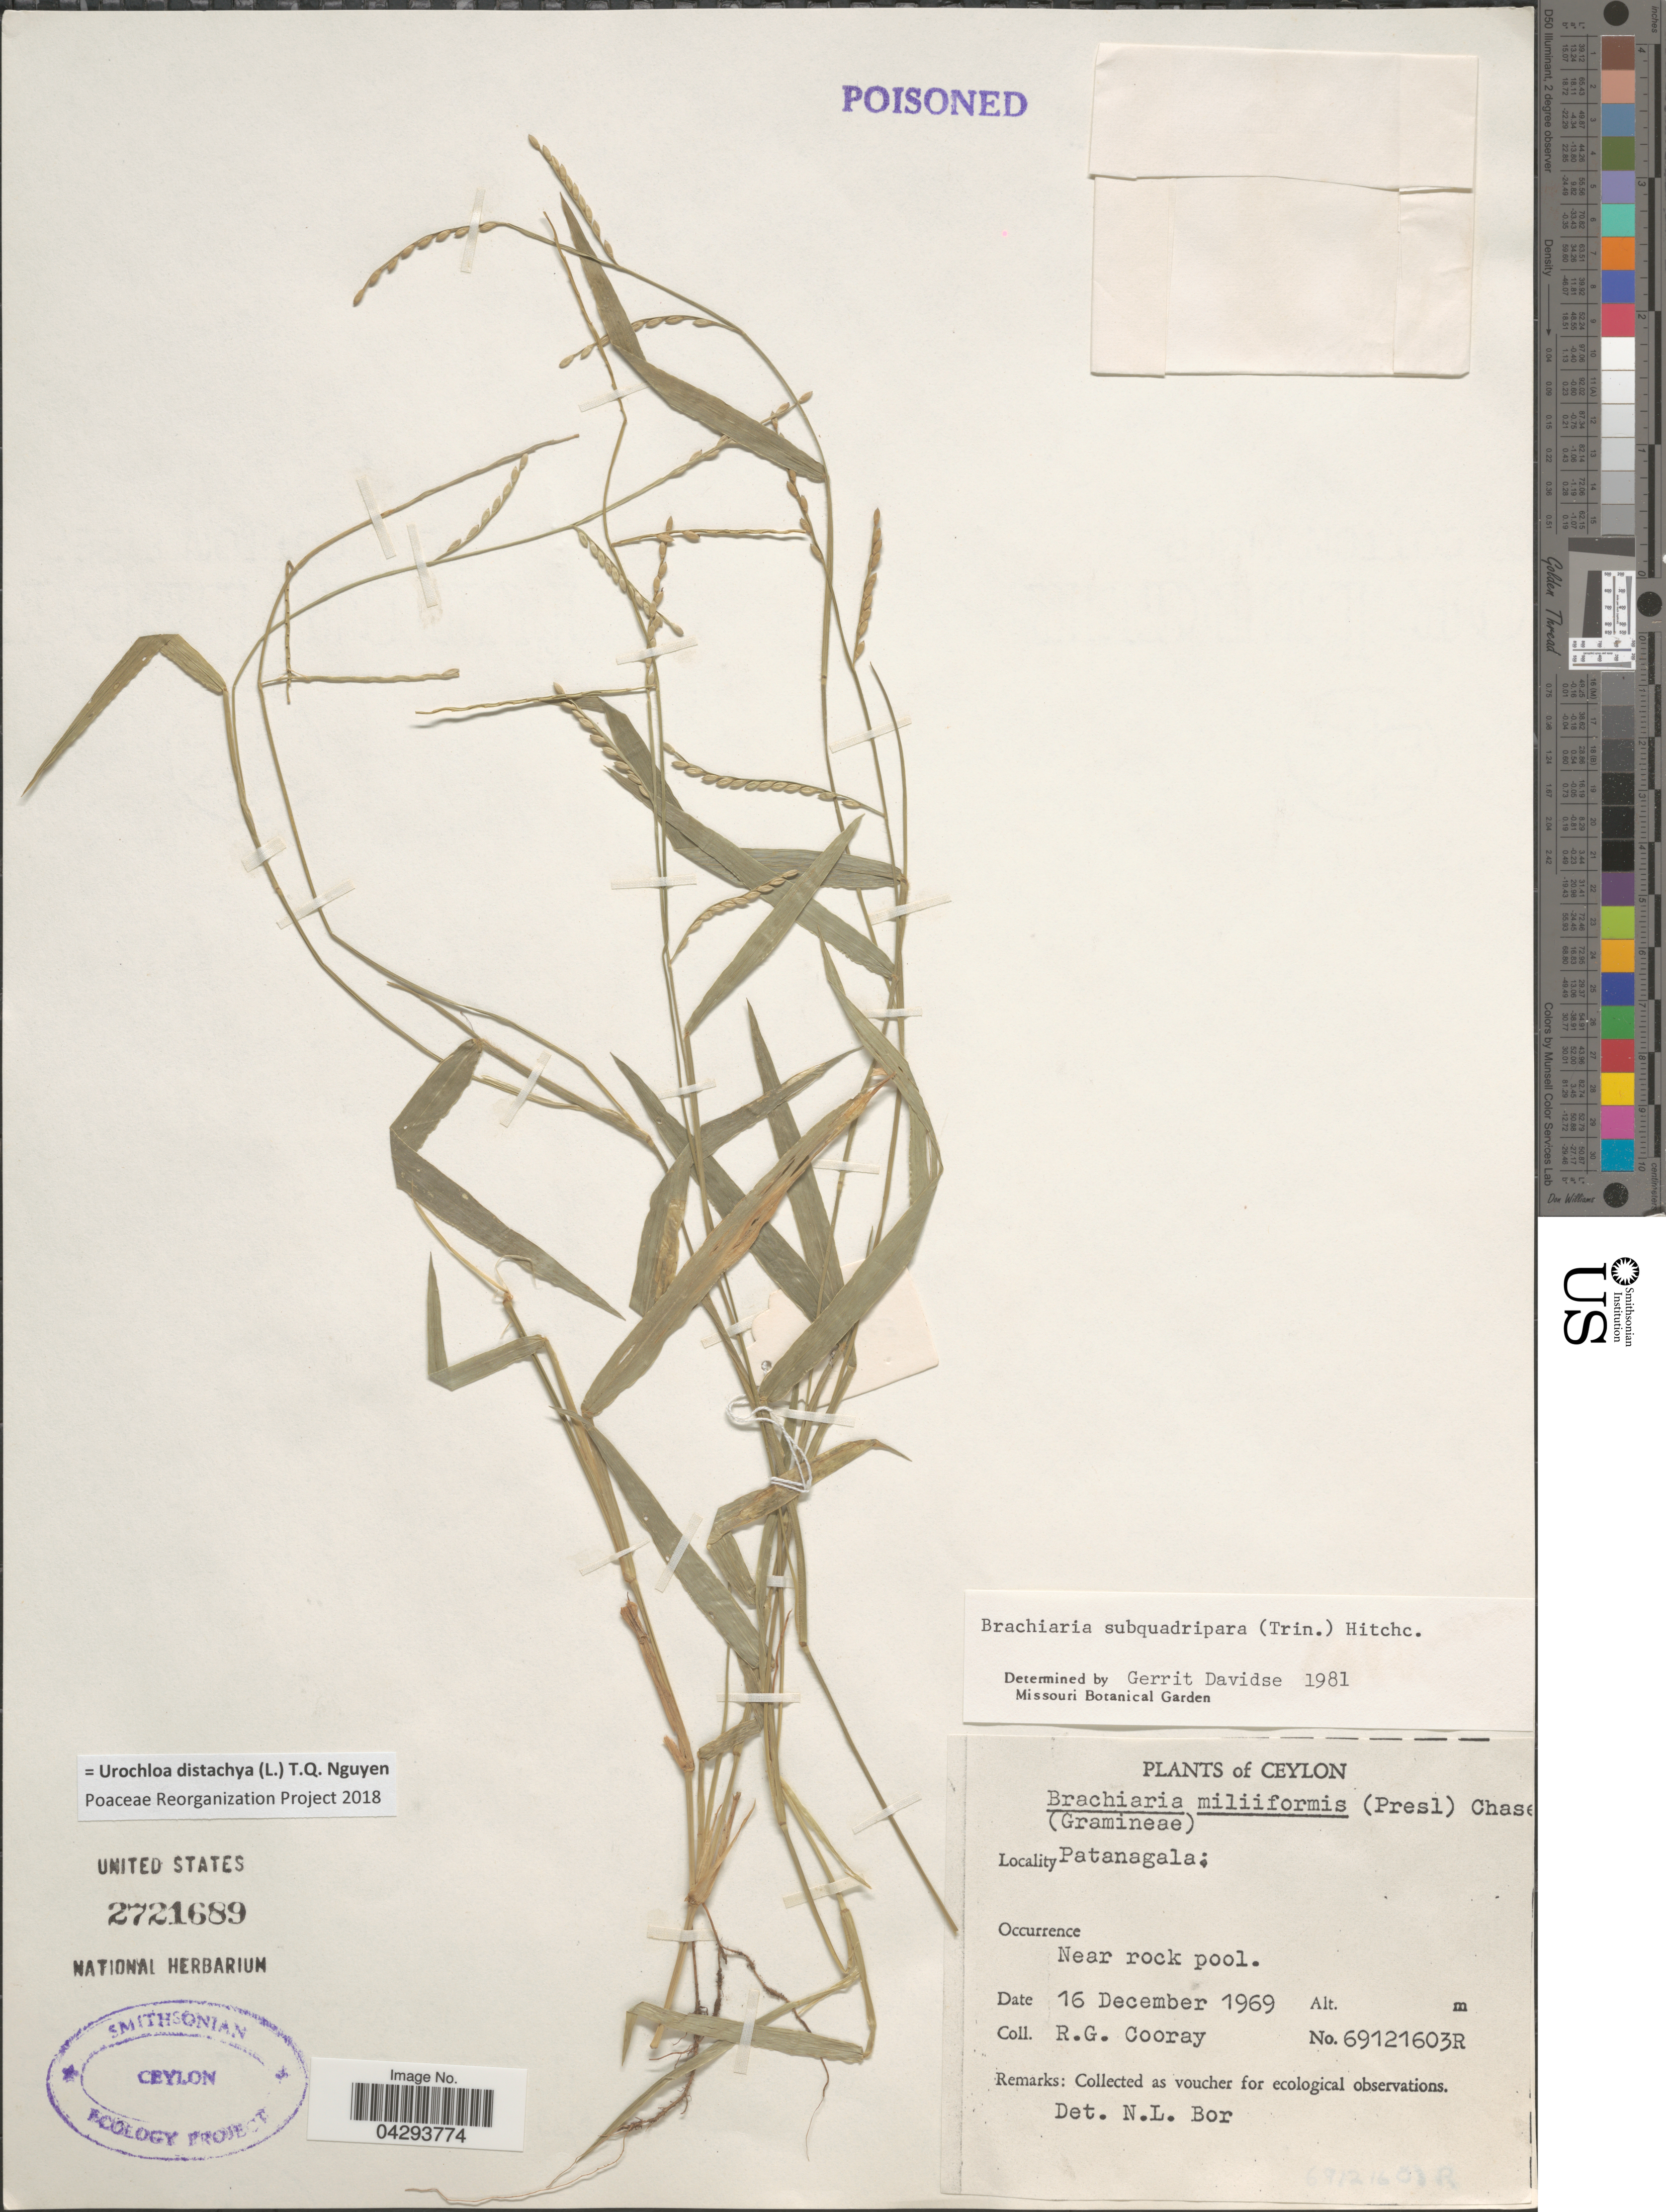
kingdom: Plantae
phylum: Tracheophyta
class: Liliopsida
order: Poales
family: Poaceae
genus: Urochloa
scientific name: Urochloa distachya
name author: (L.) T.Q. Nguyen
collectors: R. Cooray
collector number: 69121603R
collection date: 1969-12-16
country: Sri Lanka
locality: Ceylon. Patanagala. Near rock pool.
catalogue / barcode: US 2721689